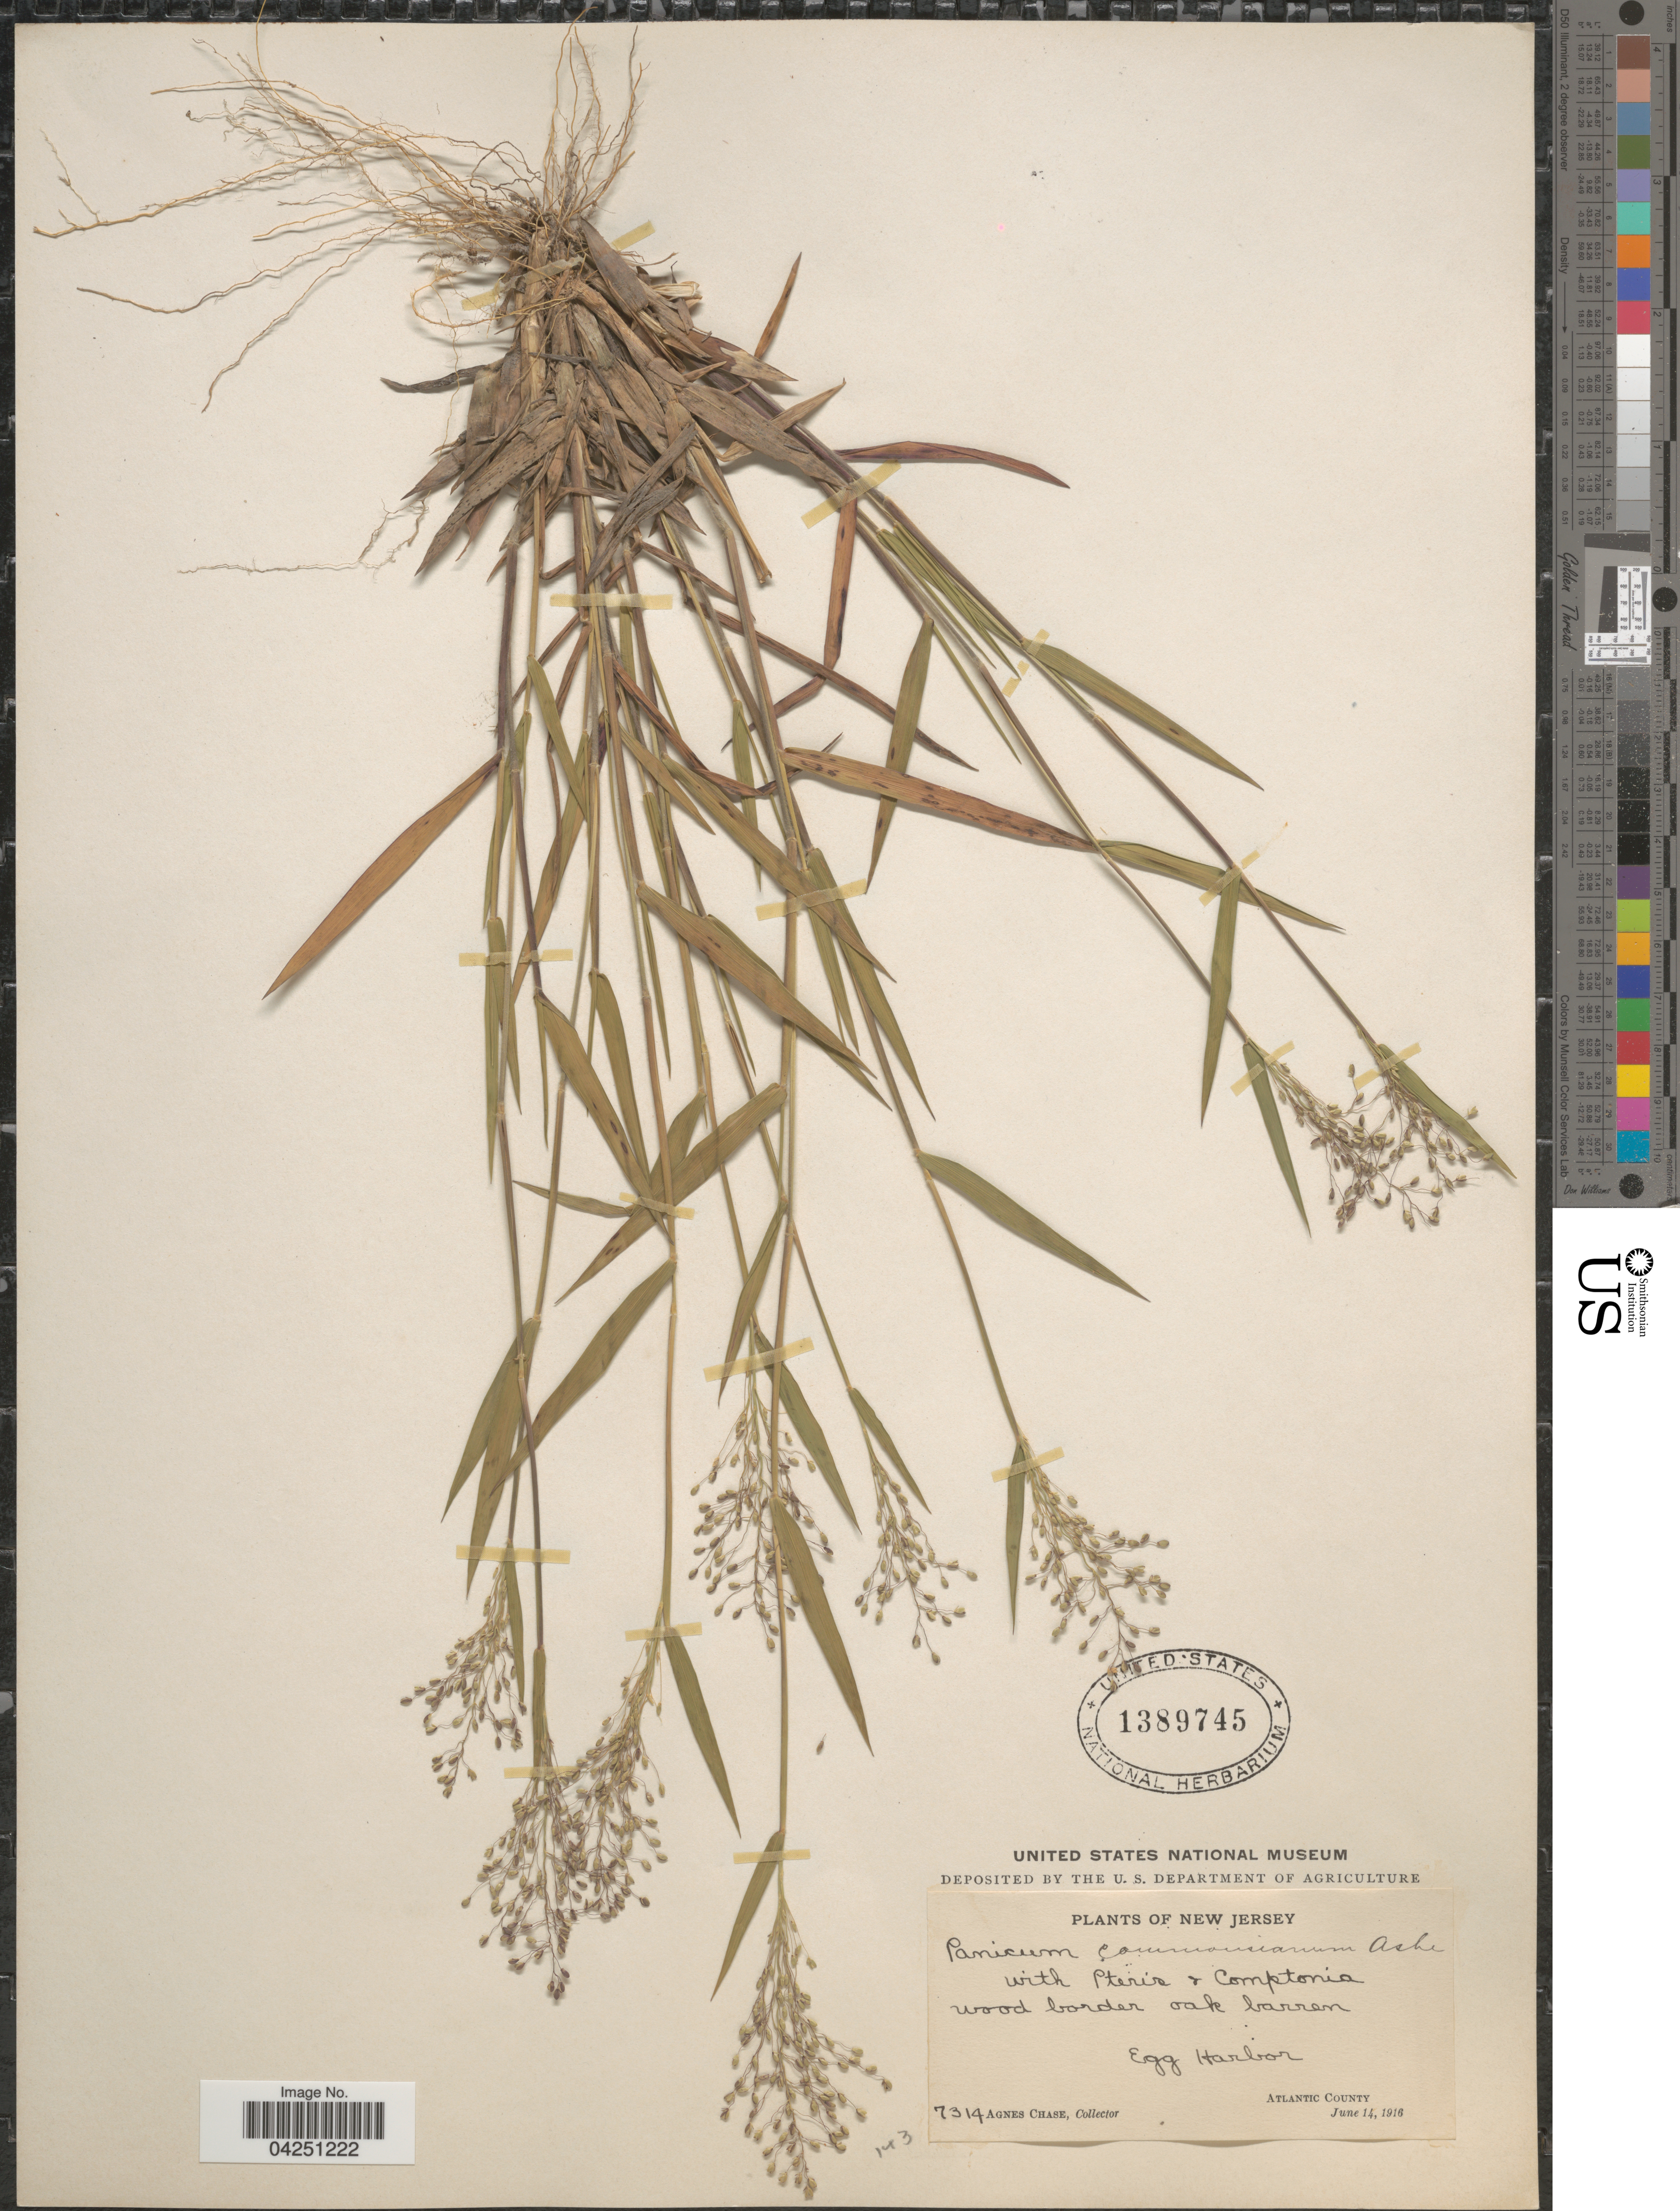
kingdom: Plantae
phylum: Tracheophyta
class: Liliopsida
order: Poales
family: Poaceae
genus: Dichanthelium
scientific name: Dichanthelium acuminatum var. acuminatum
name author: (Sw.) Gould & C.A. Clark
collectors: A. Chase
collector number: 7314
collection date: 1916-06-14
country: United States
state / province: New Jersey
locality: Egg Harbor. Atlantic County.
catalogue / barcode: US 1389745